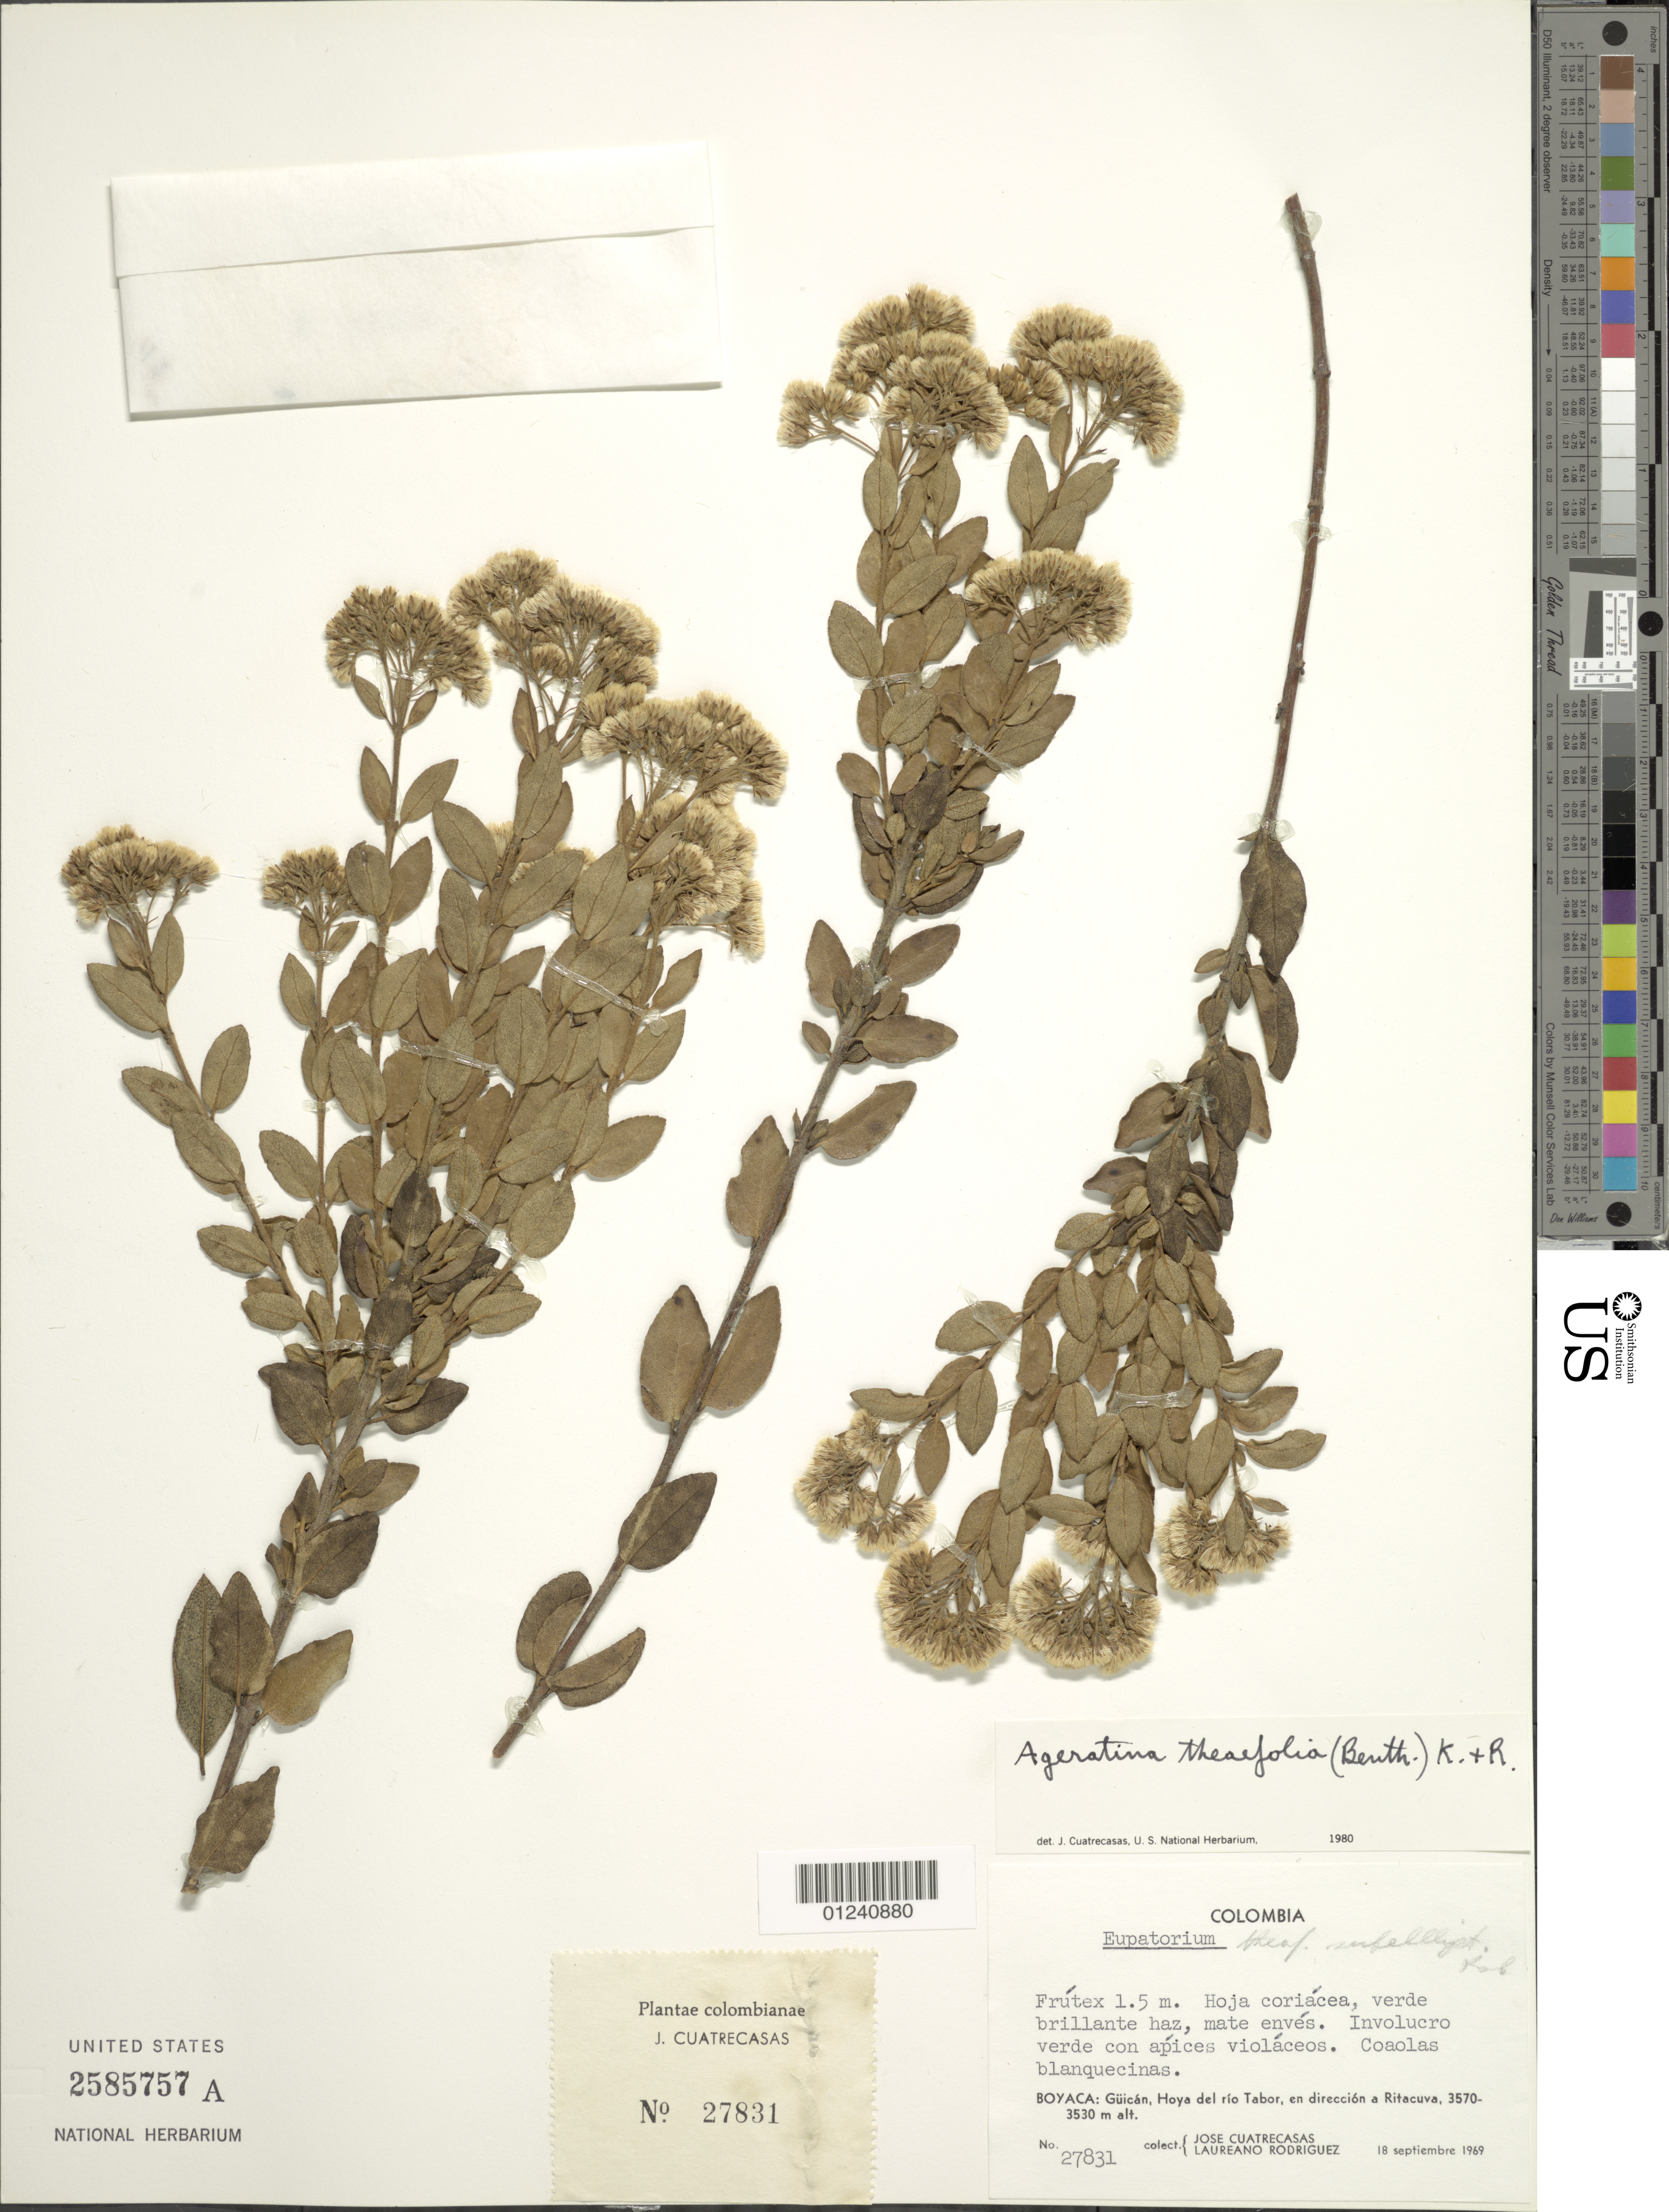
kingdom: Plantae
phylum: Tracheophyta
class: Magnoliopsida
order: Asterales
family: Asteraceae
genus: Ageratina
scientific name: Ageratina theaefolia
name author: (Benth.) R.M. King & H. Rob.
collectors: J. Cuatrecasas & L. Rodriguez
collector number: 27831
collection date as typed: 18-Sep-69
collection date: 1969-09-18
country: Colombia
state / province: Boyacá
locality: Güicán, Hoya del río Tabor, en dirección a Ritacuva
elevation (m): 3530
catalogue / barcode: US 258575A